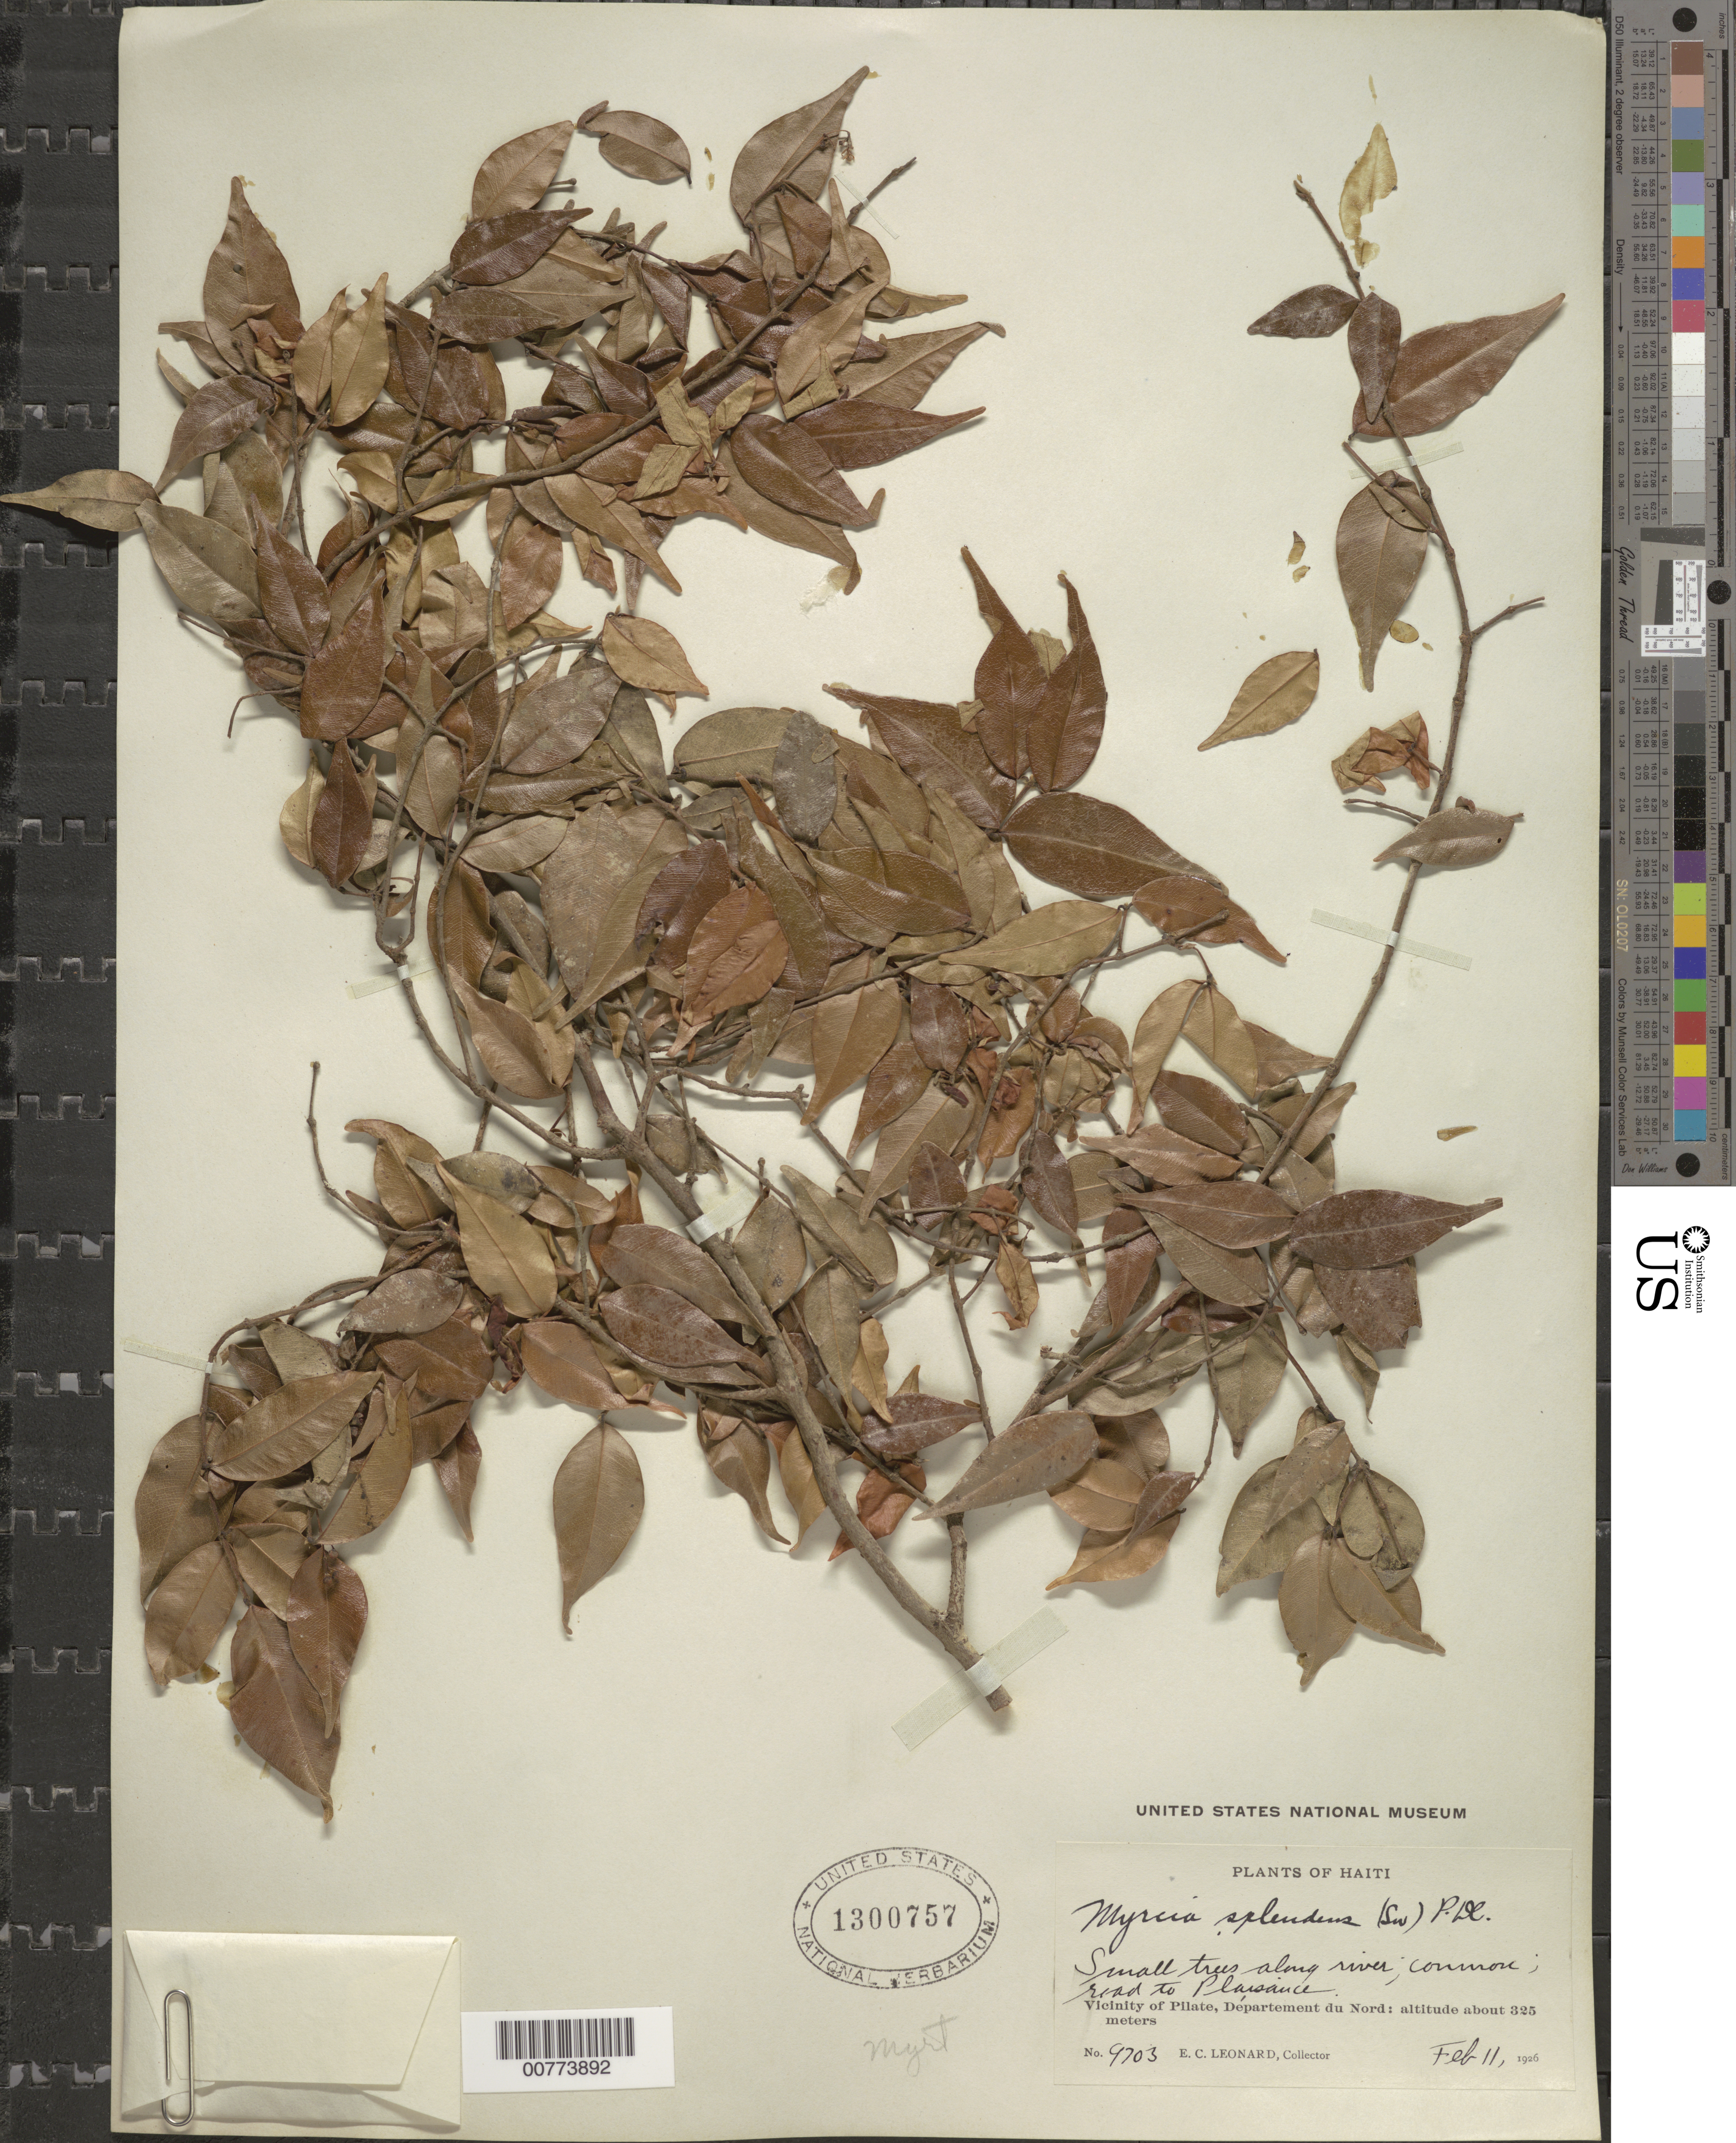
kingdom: Plantae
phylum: Tracheophyta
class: Magnoliopsida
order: Myrtales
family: Myrtaceae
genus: Myrcia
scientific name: Myrcia splendens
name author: (Sw.) DC.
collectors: E. C. Leonard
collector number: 9703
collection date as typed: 11 Feb 1926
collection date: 1926-02-11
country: Haiti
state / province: Nord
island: Hispaniola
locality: Vicinity of Pilate, road to Plaisance.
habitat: Along river.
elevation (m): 325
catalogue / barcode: US 1300757